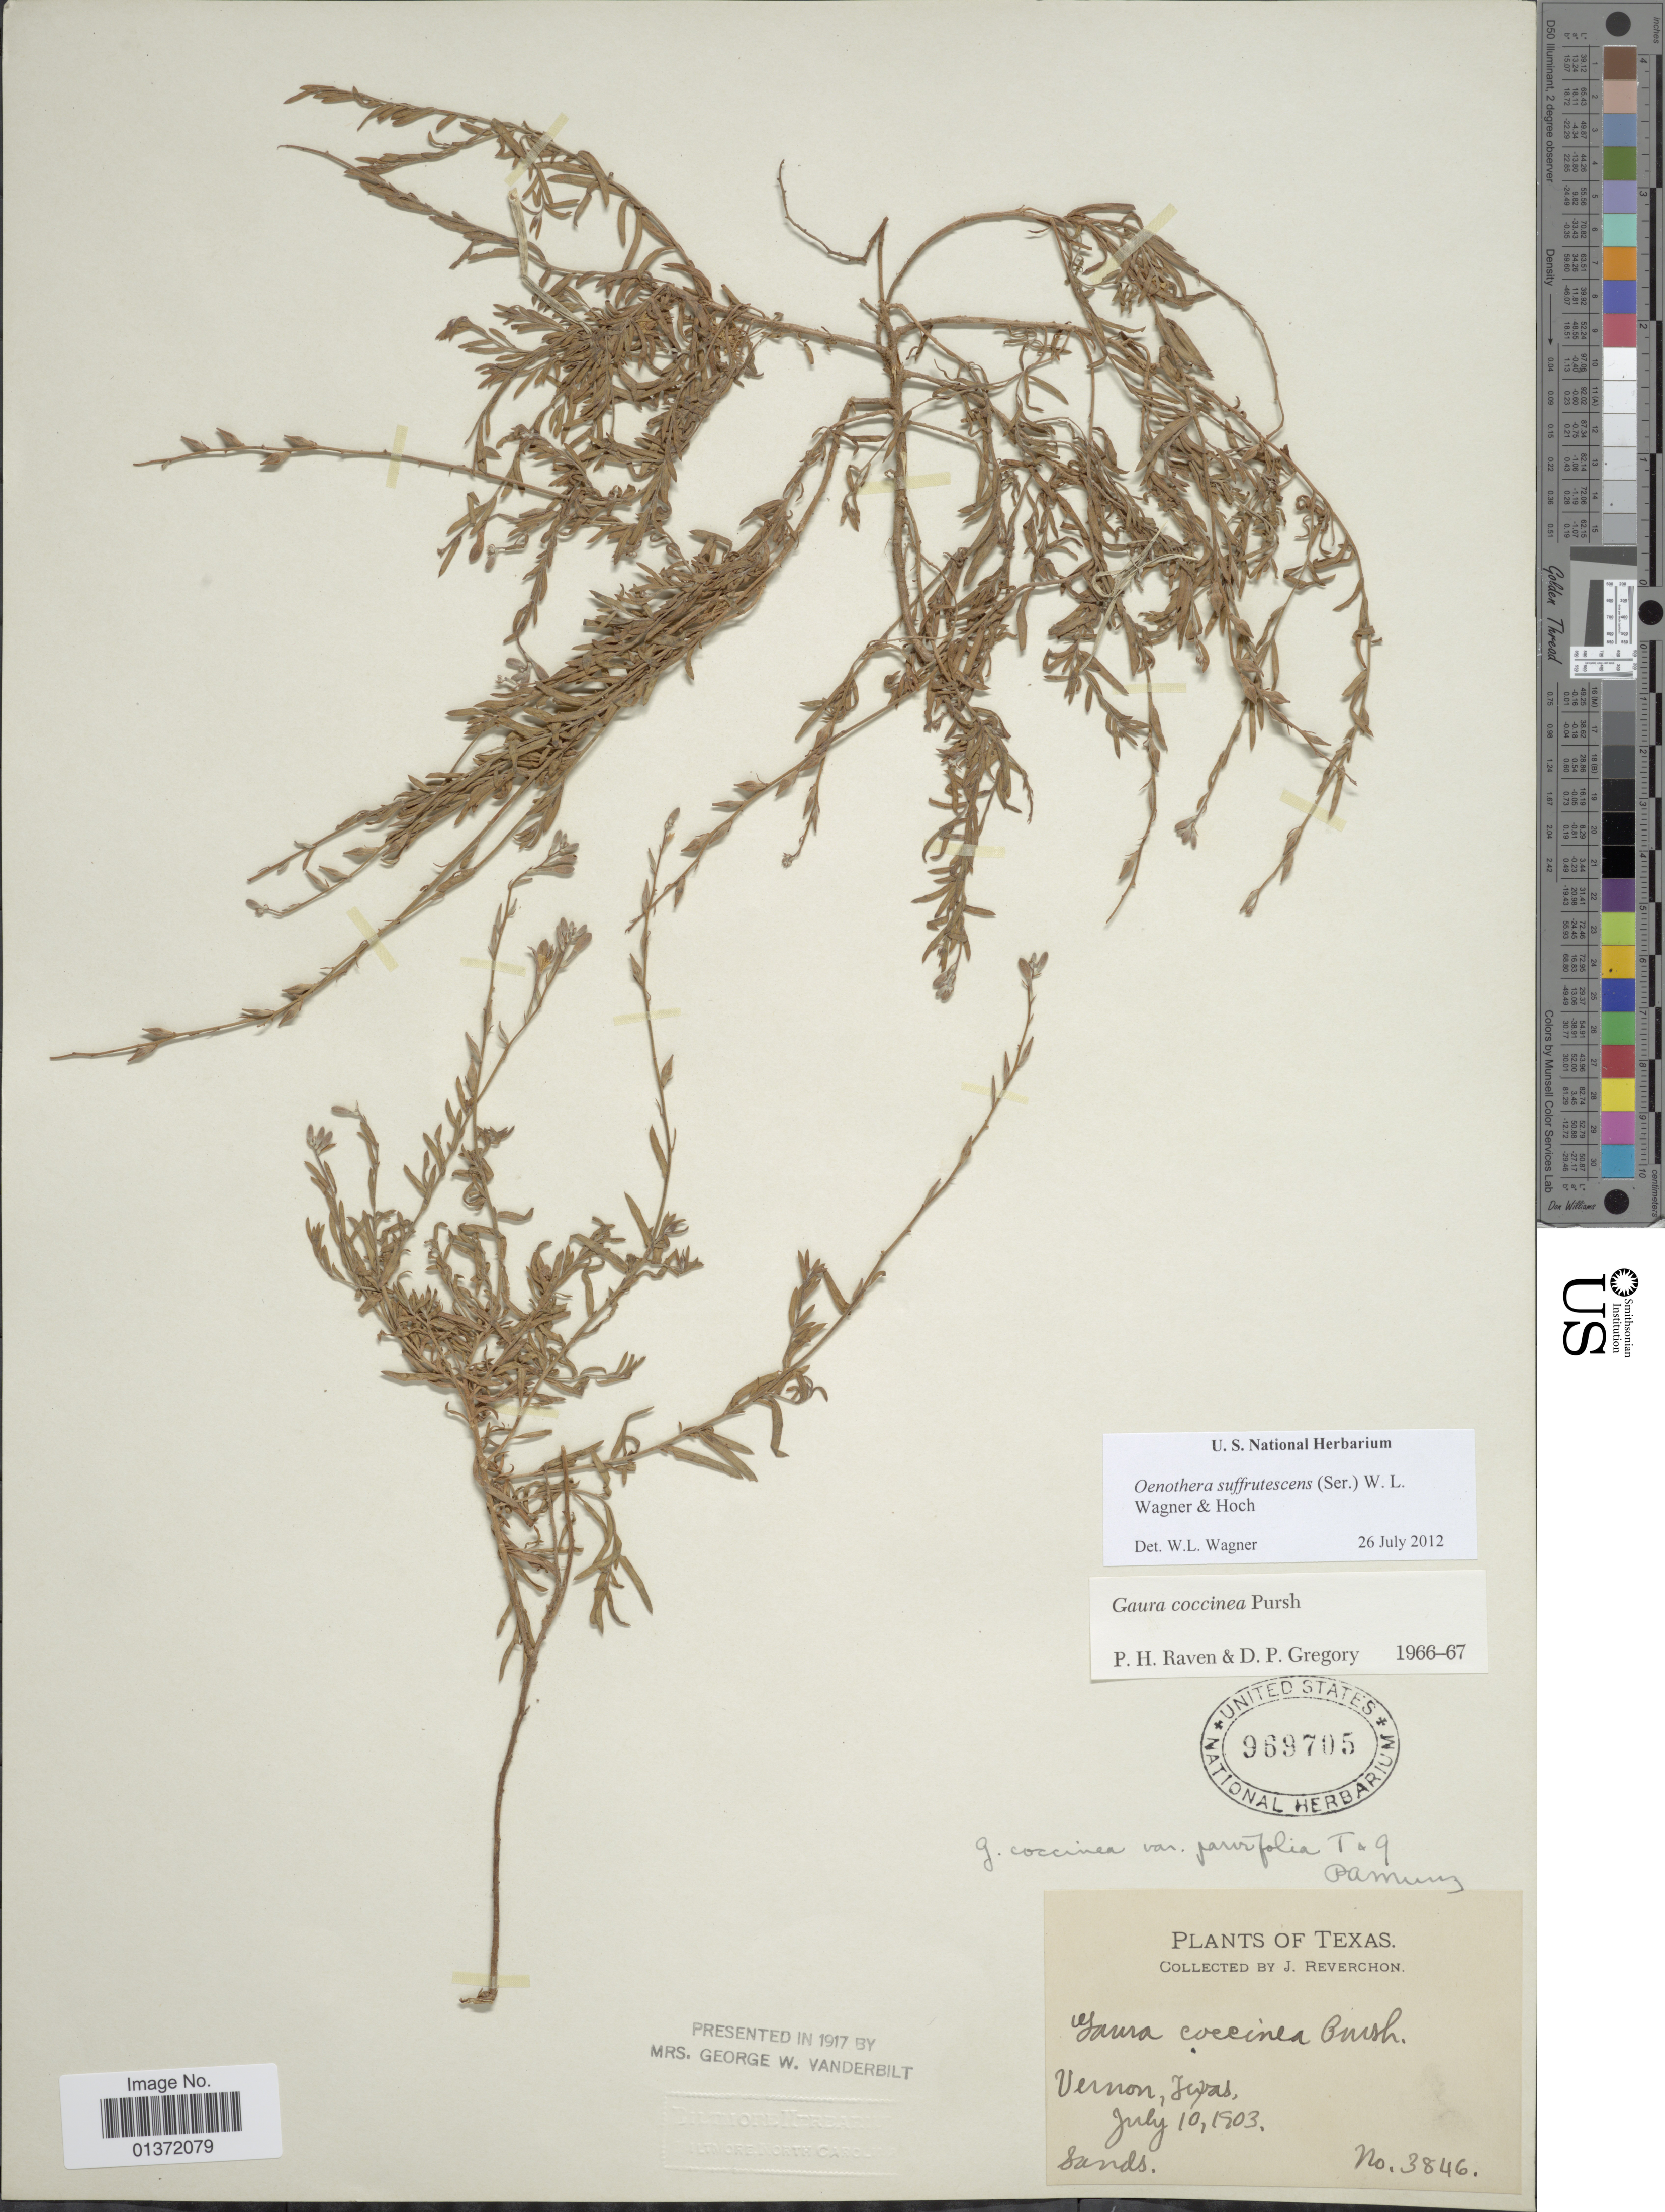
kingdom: Plantae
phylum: Tracheophyta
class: Magnoliopsida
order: Myrtales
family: Onagraceae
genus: Oenothera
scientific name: Oenothera suffrutescens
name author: (Ser.) W.L. Wagner & Hoch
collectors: J. Reverchon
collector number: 3846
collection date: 1903-07-10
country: United States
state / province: Texas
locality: Vernon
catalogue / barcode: US 969705